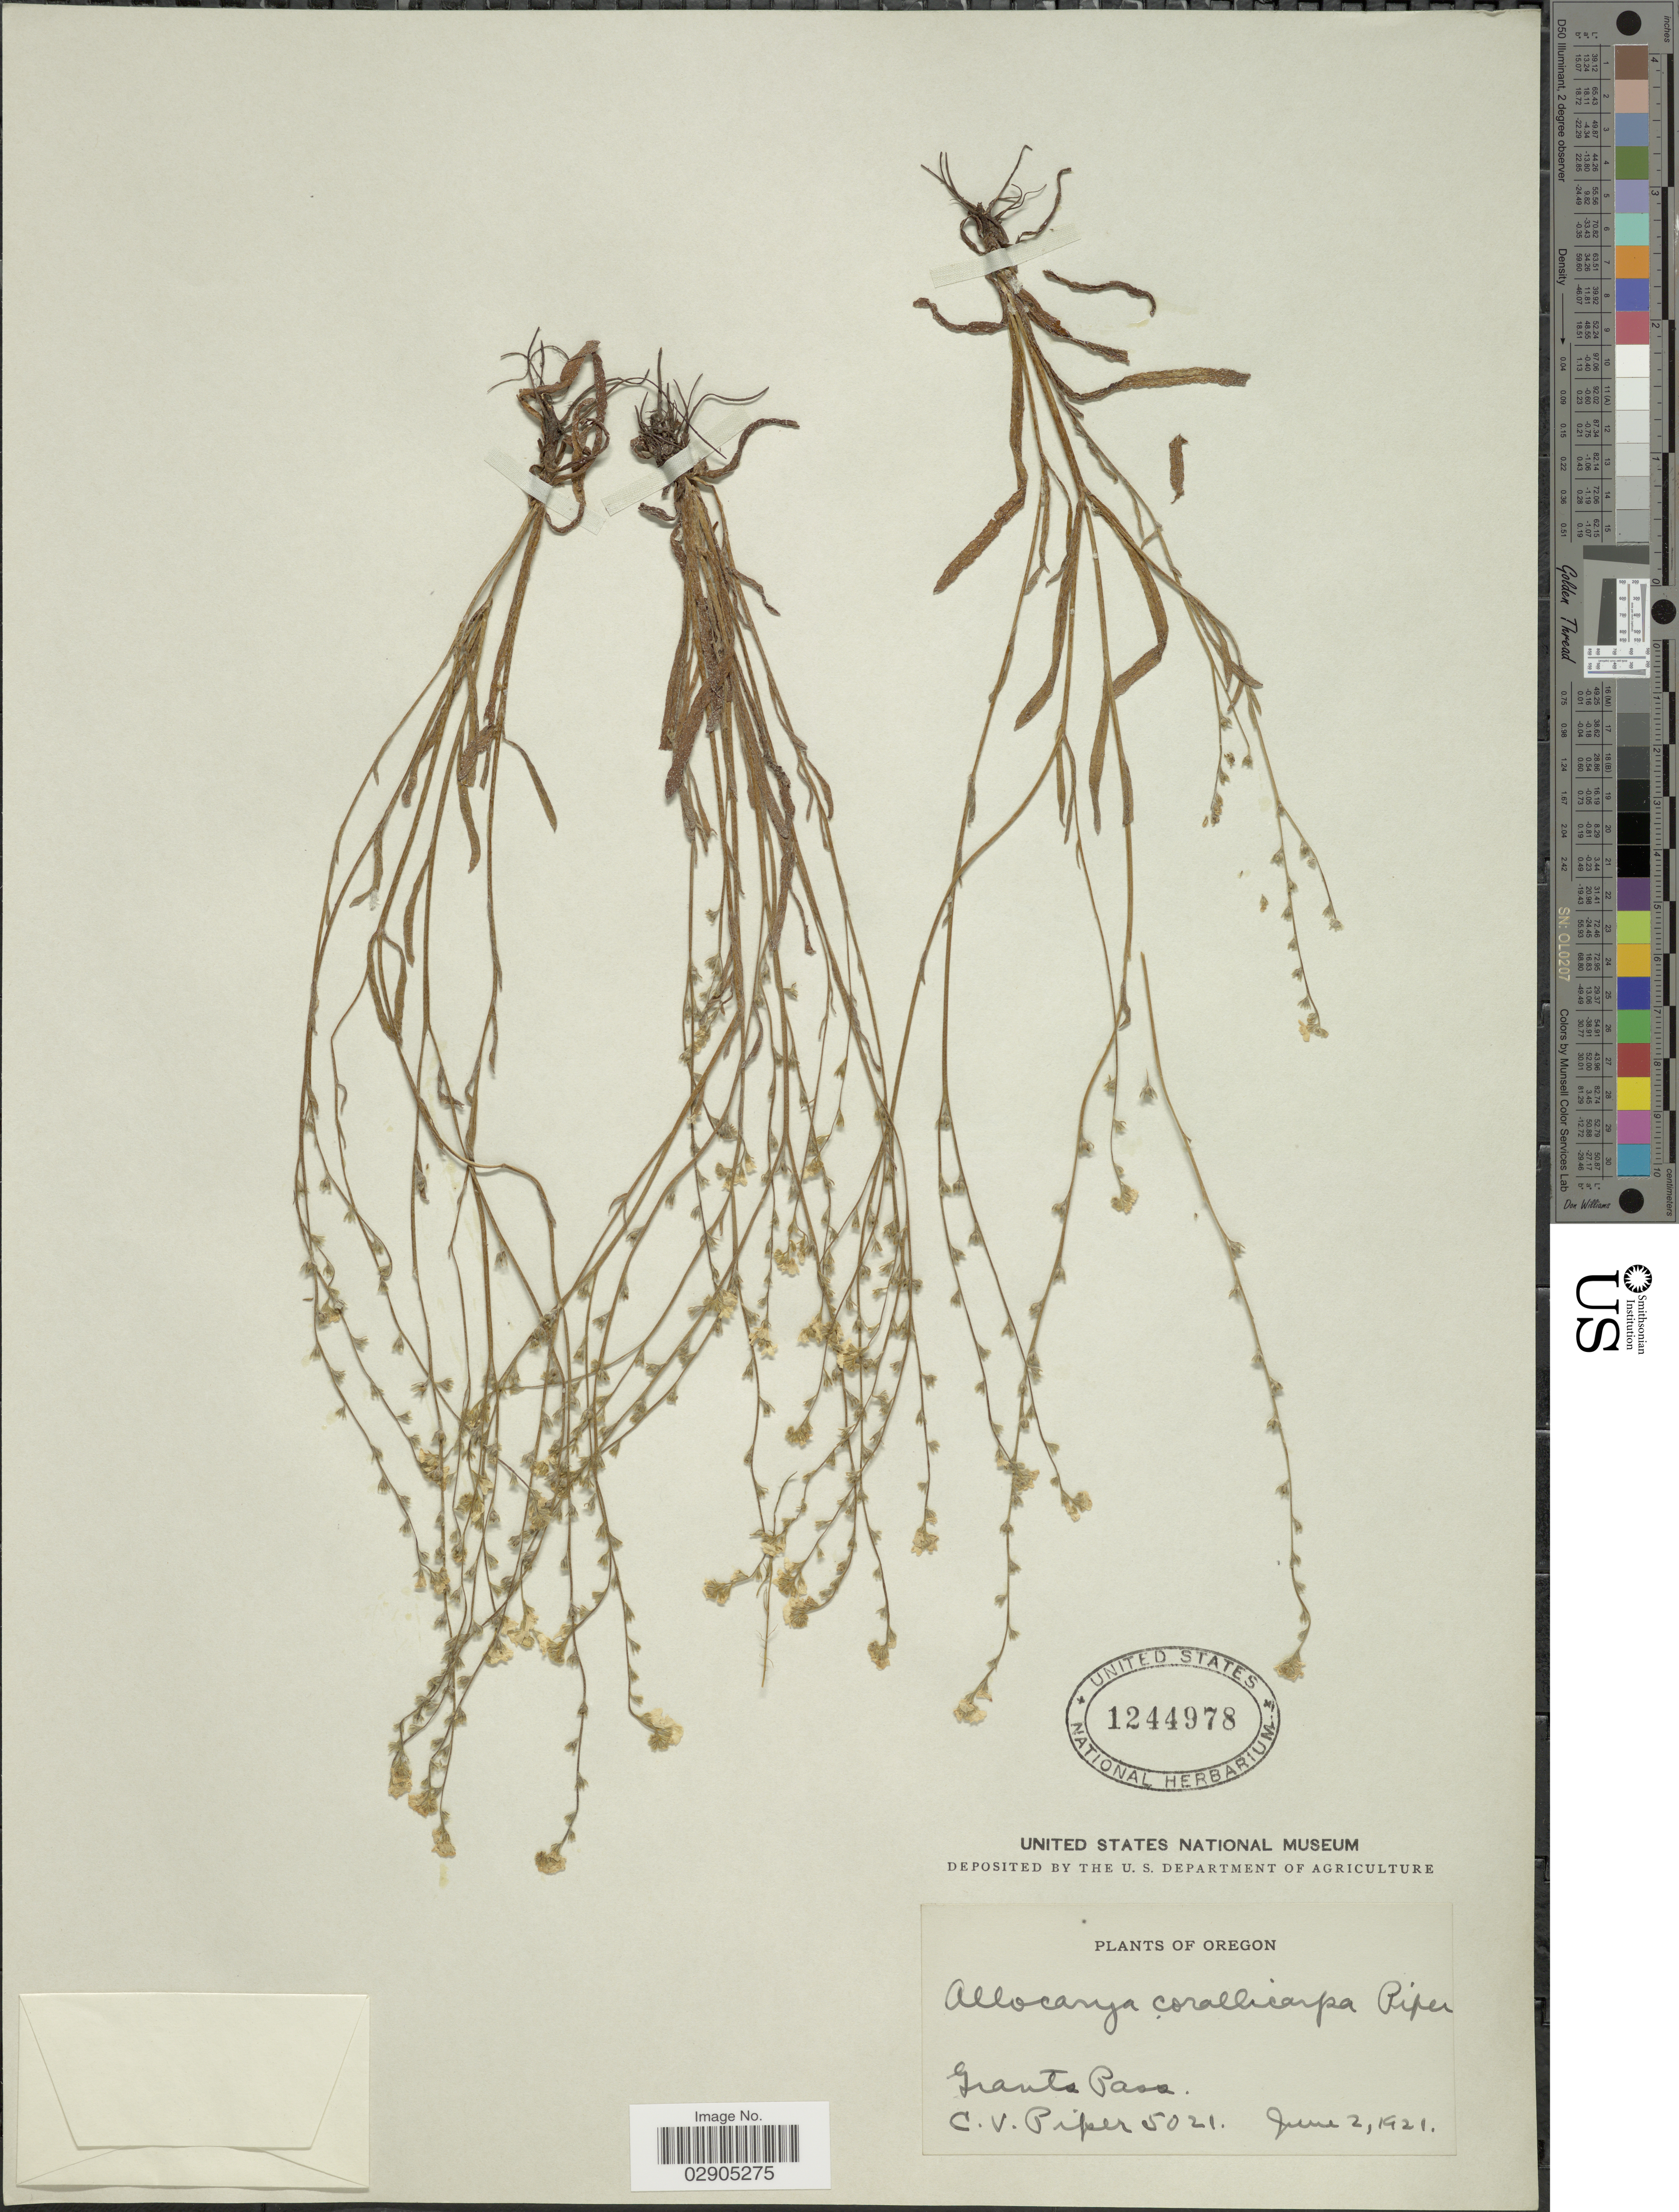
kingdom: Plantae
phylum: Tracheophyta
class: Magnoliopsida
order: Boraginales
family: Boraginaceae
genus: Allocarya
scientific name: Allocarya corallicarpa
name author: Piper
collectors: C. V. Piper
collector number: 5021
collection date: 1921-06-02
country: United States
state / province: Oregon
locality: Grants Pass.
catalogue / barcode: US 1244978